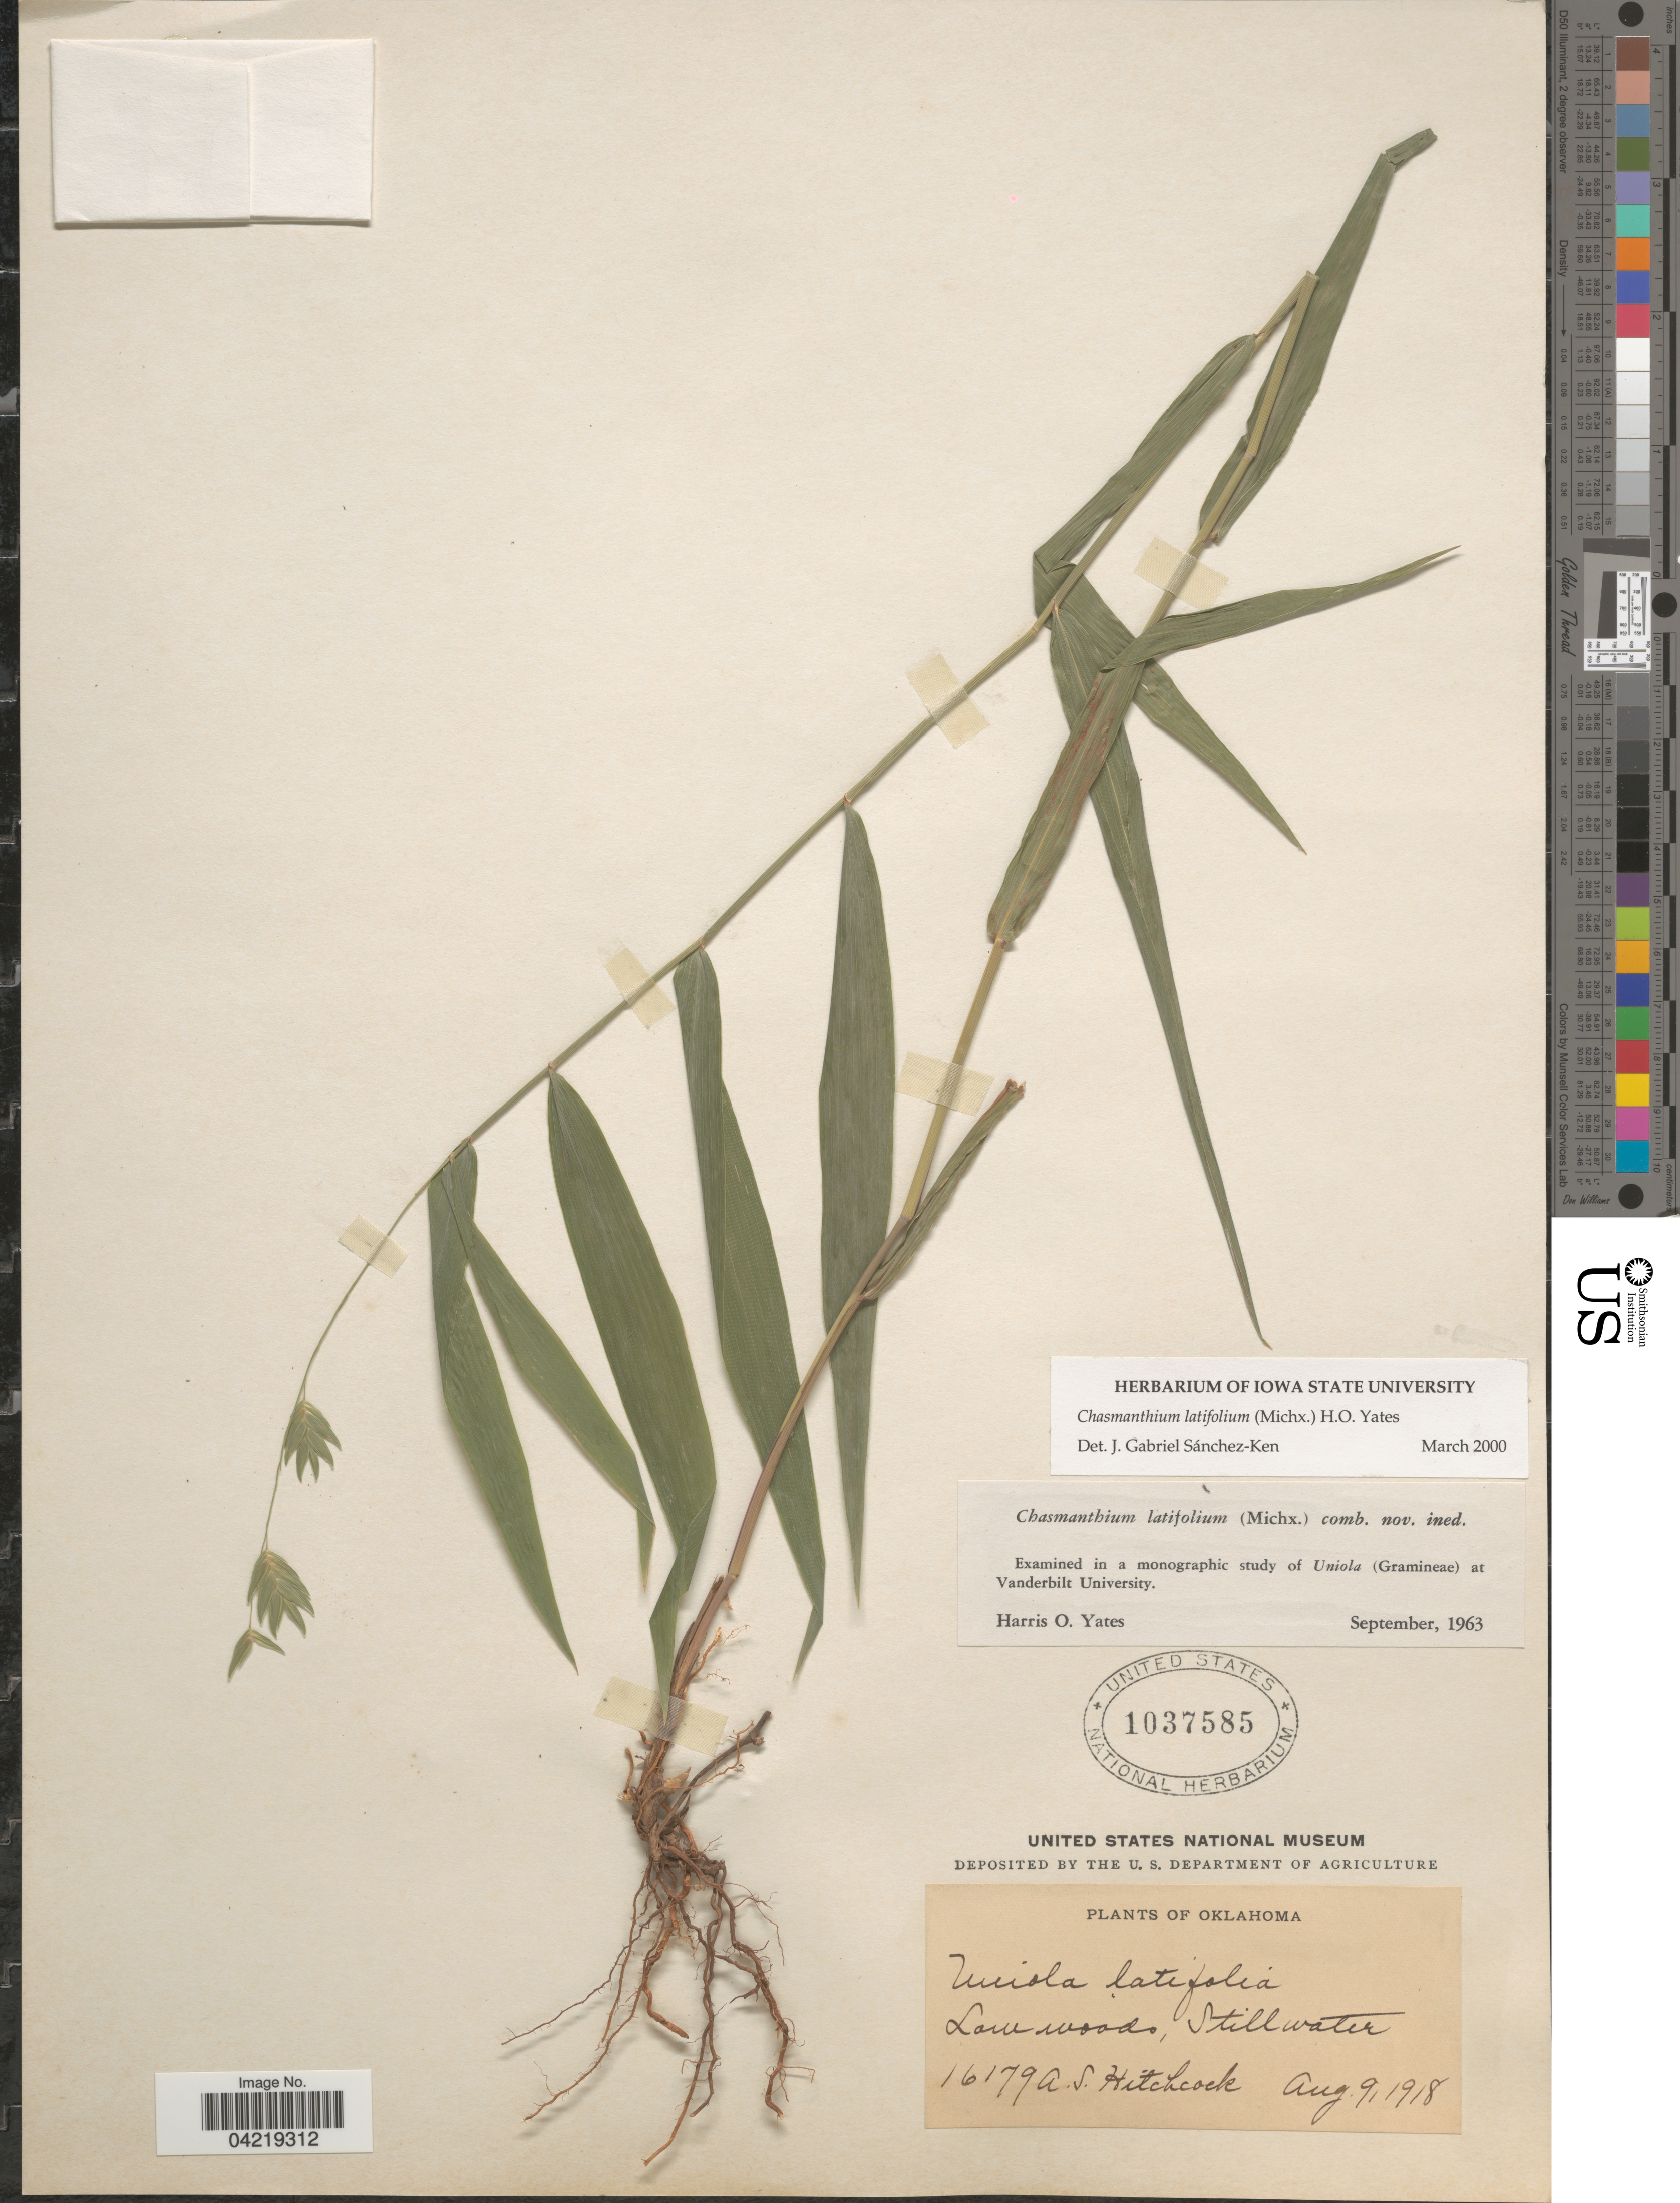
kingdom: Plantae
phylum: Tracheophyta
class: Liliopsida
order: Poales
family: Poaceae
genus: Chasmanthium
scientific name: Chasmanthium latifolium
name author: (Michx.) H.O. Yates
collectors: A. S. Hitchcock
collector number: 16179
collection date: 1918-08-09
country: United States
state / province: Oklahoma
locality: Low woods, Stillwater.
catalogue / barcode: US 1037585